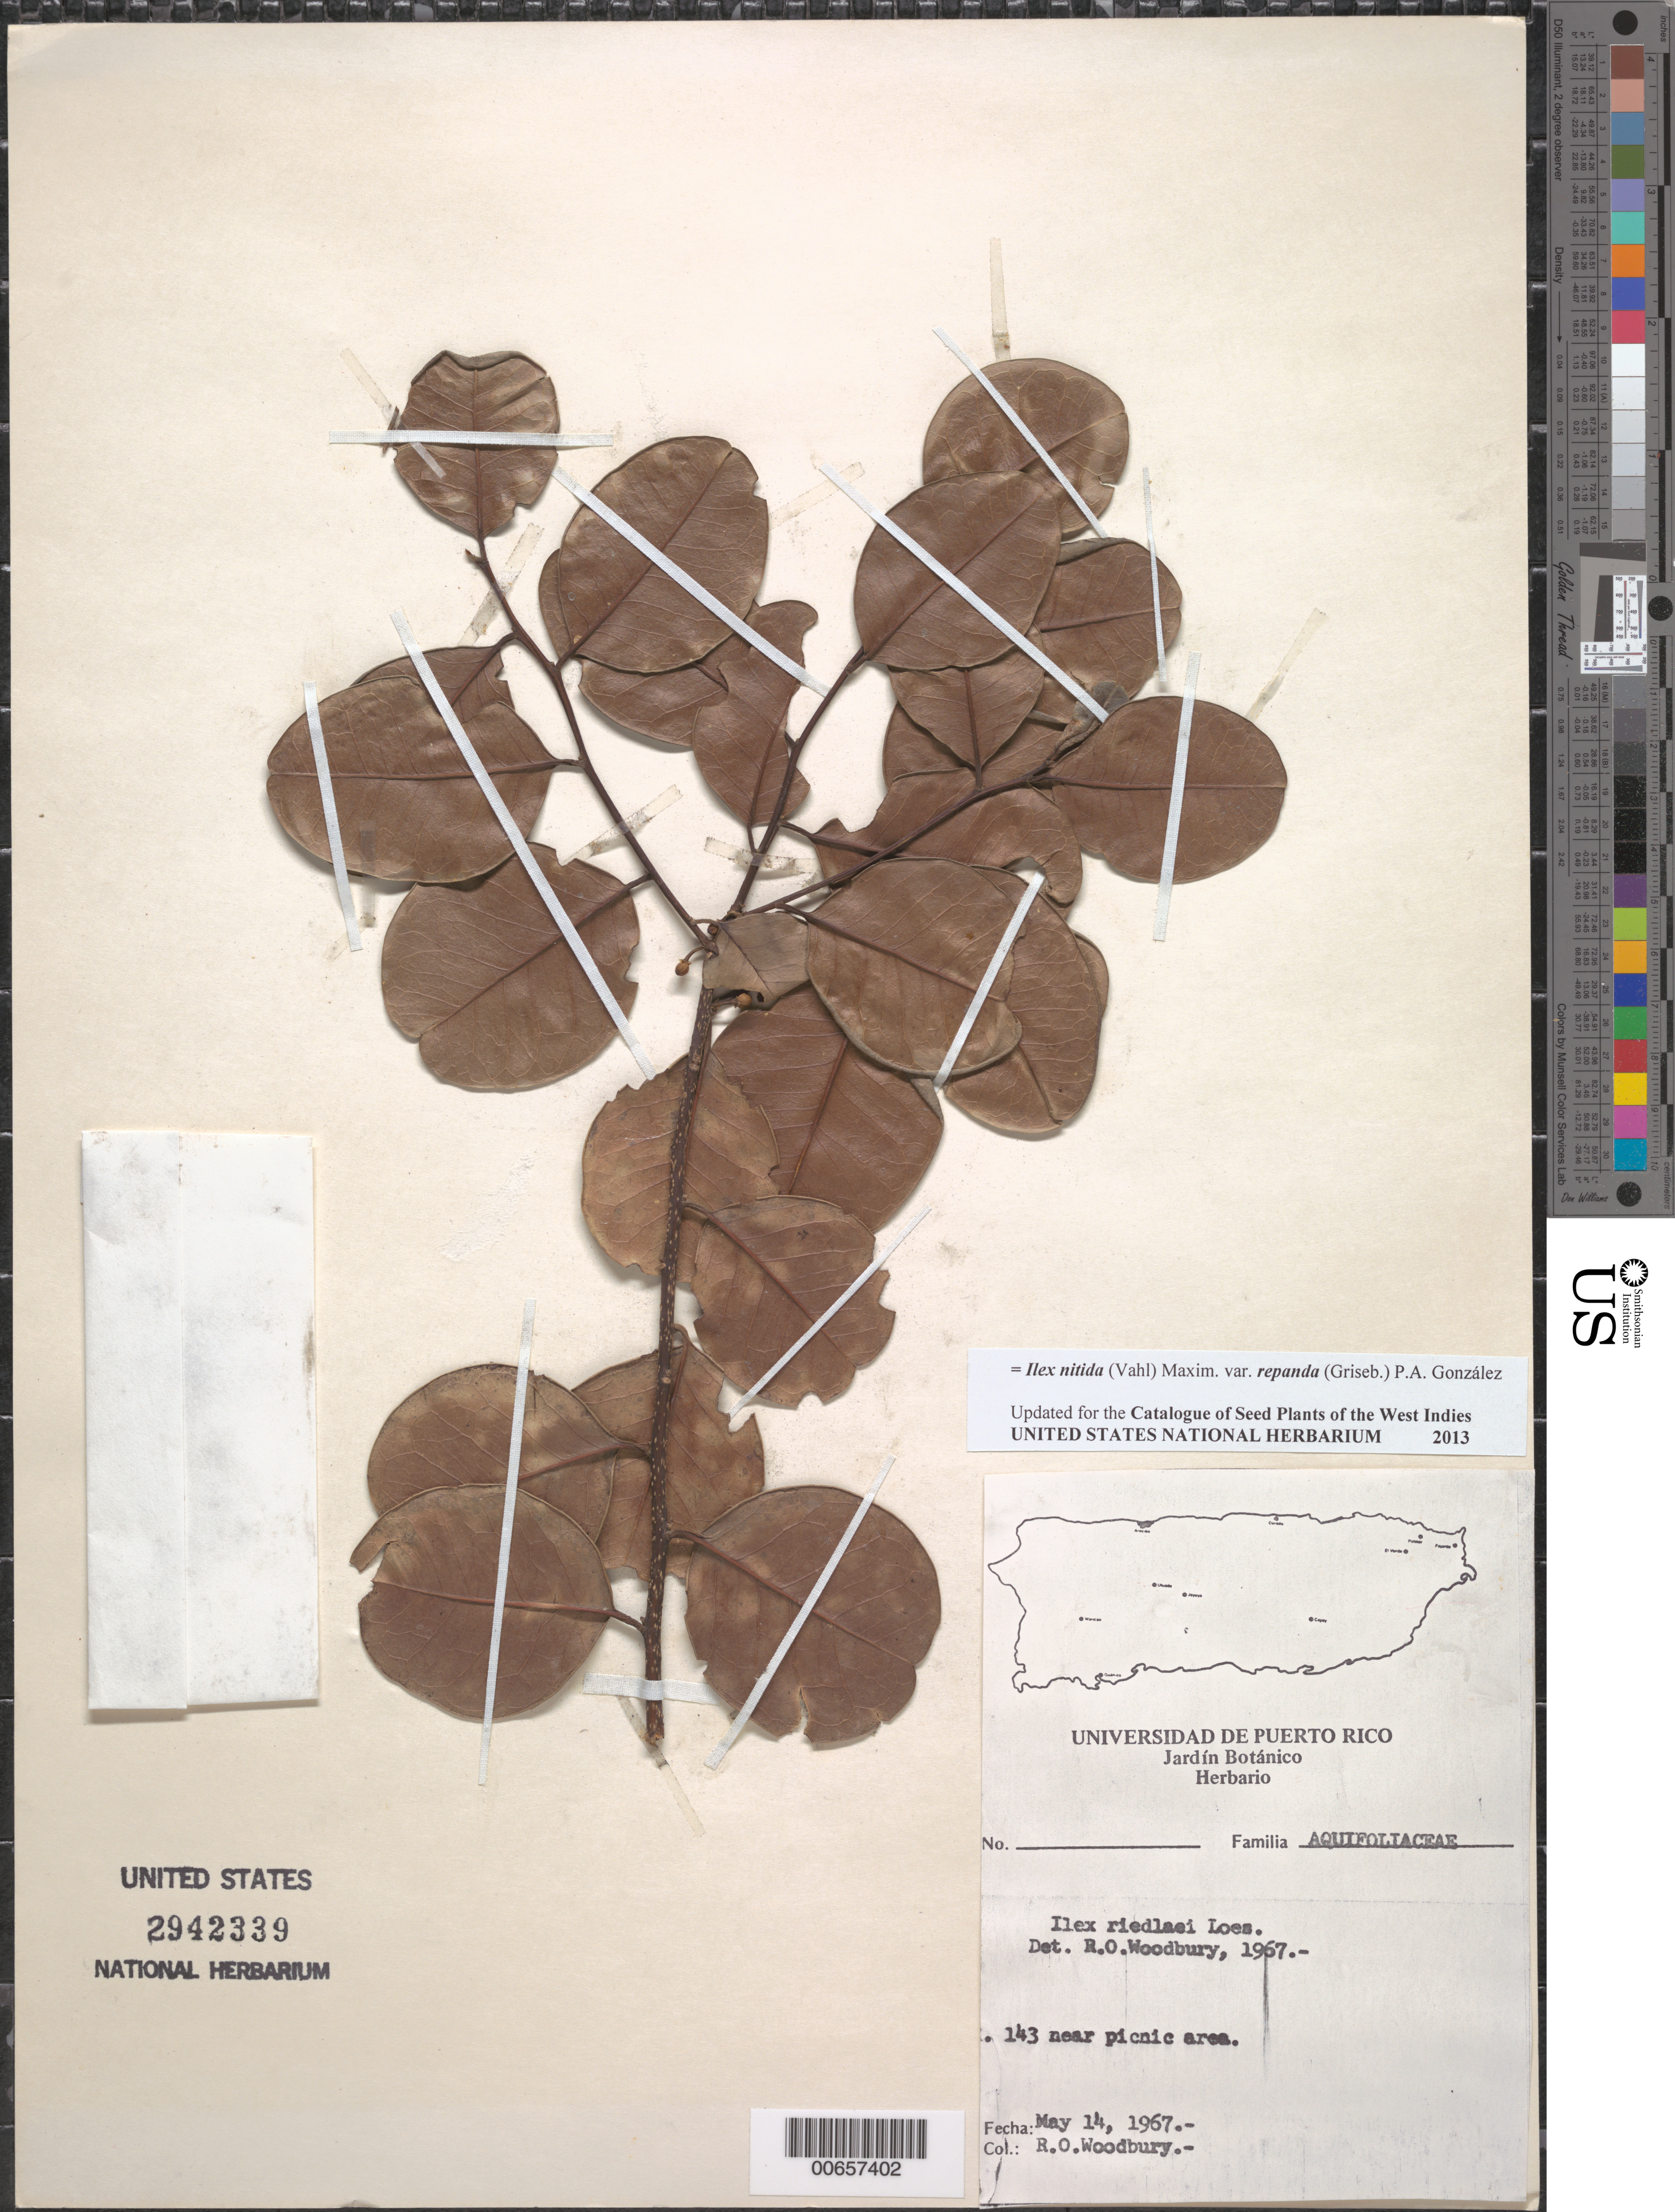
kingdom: Plantae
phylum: Tracheophyta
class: Magnoliopsida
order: Aquifoliales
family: Aquifoliaceae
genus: Ilex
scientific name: Ilex nitida var. repanda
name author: (Griseb.) P. A. González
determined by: Woodbury, R. O.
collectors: R. O. Woodbury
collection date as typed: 14 May 1967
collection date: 1967-05-14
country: Puerto Rico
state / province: Villalba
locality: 143 near picnic area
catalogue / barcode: US 2942339